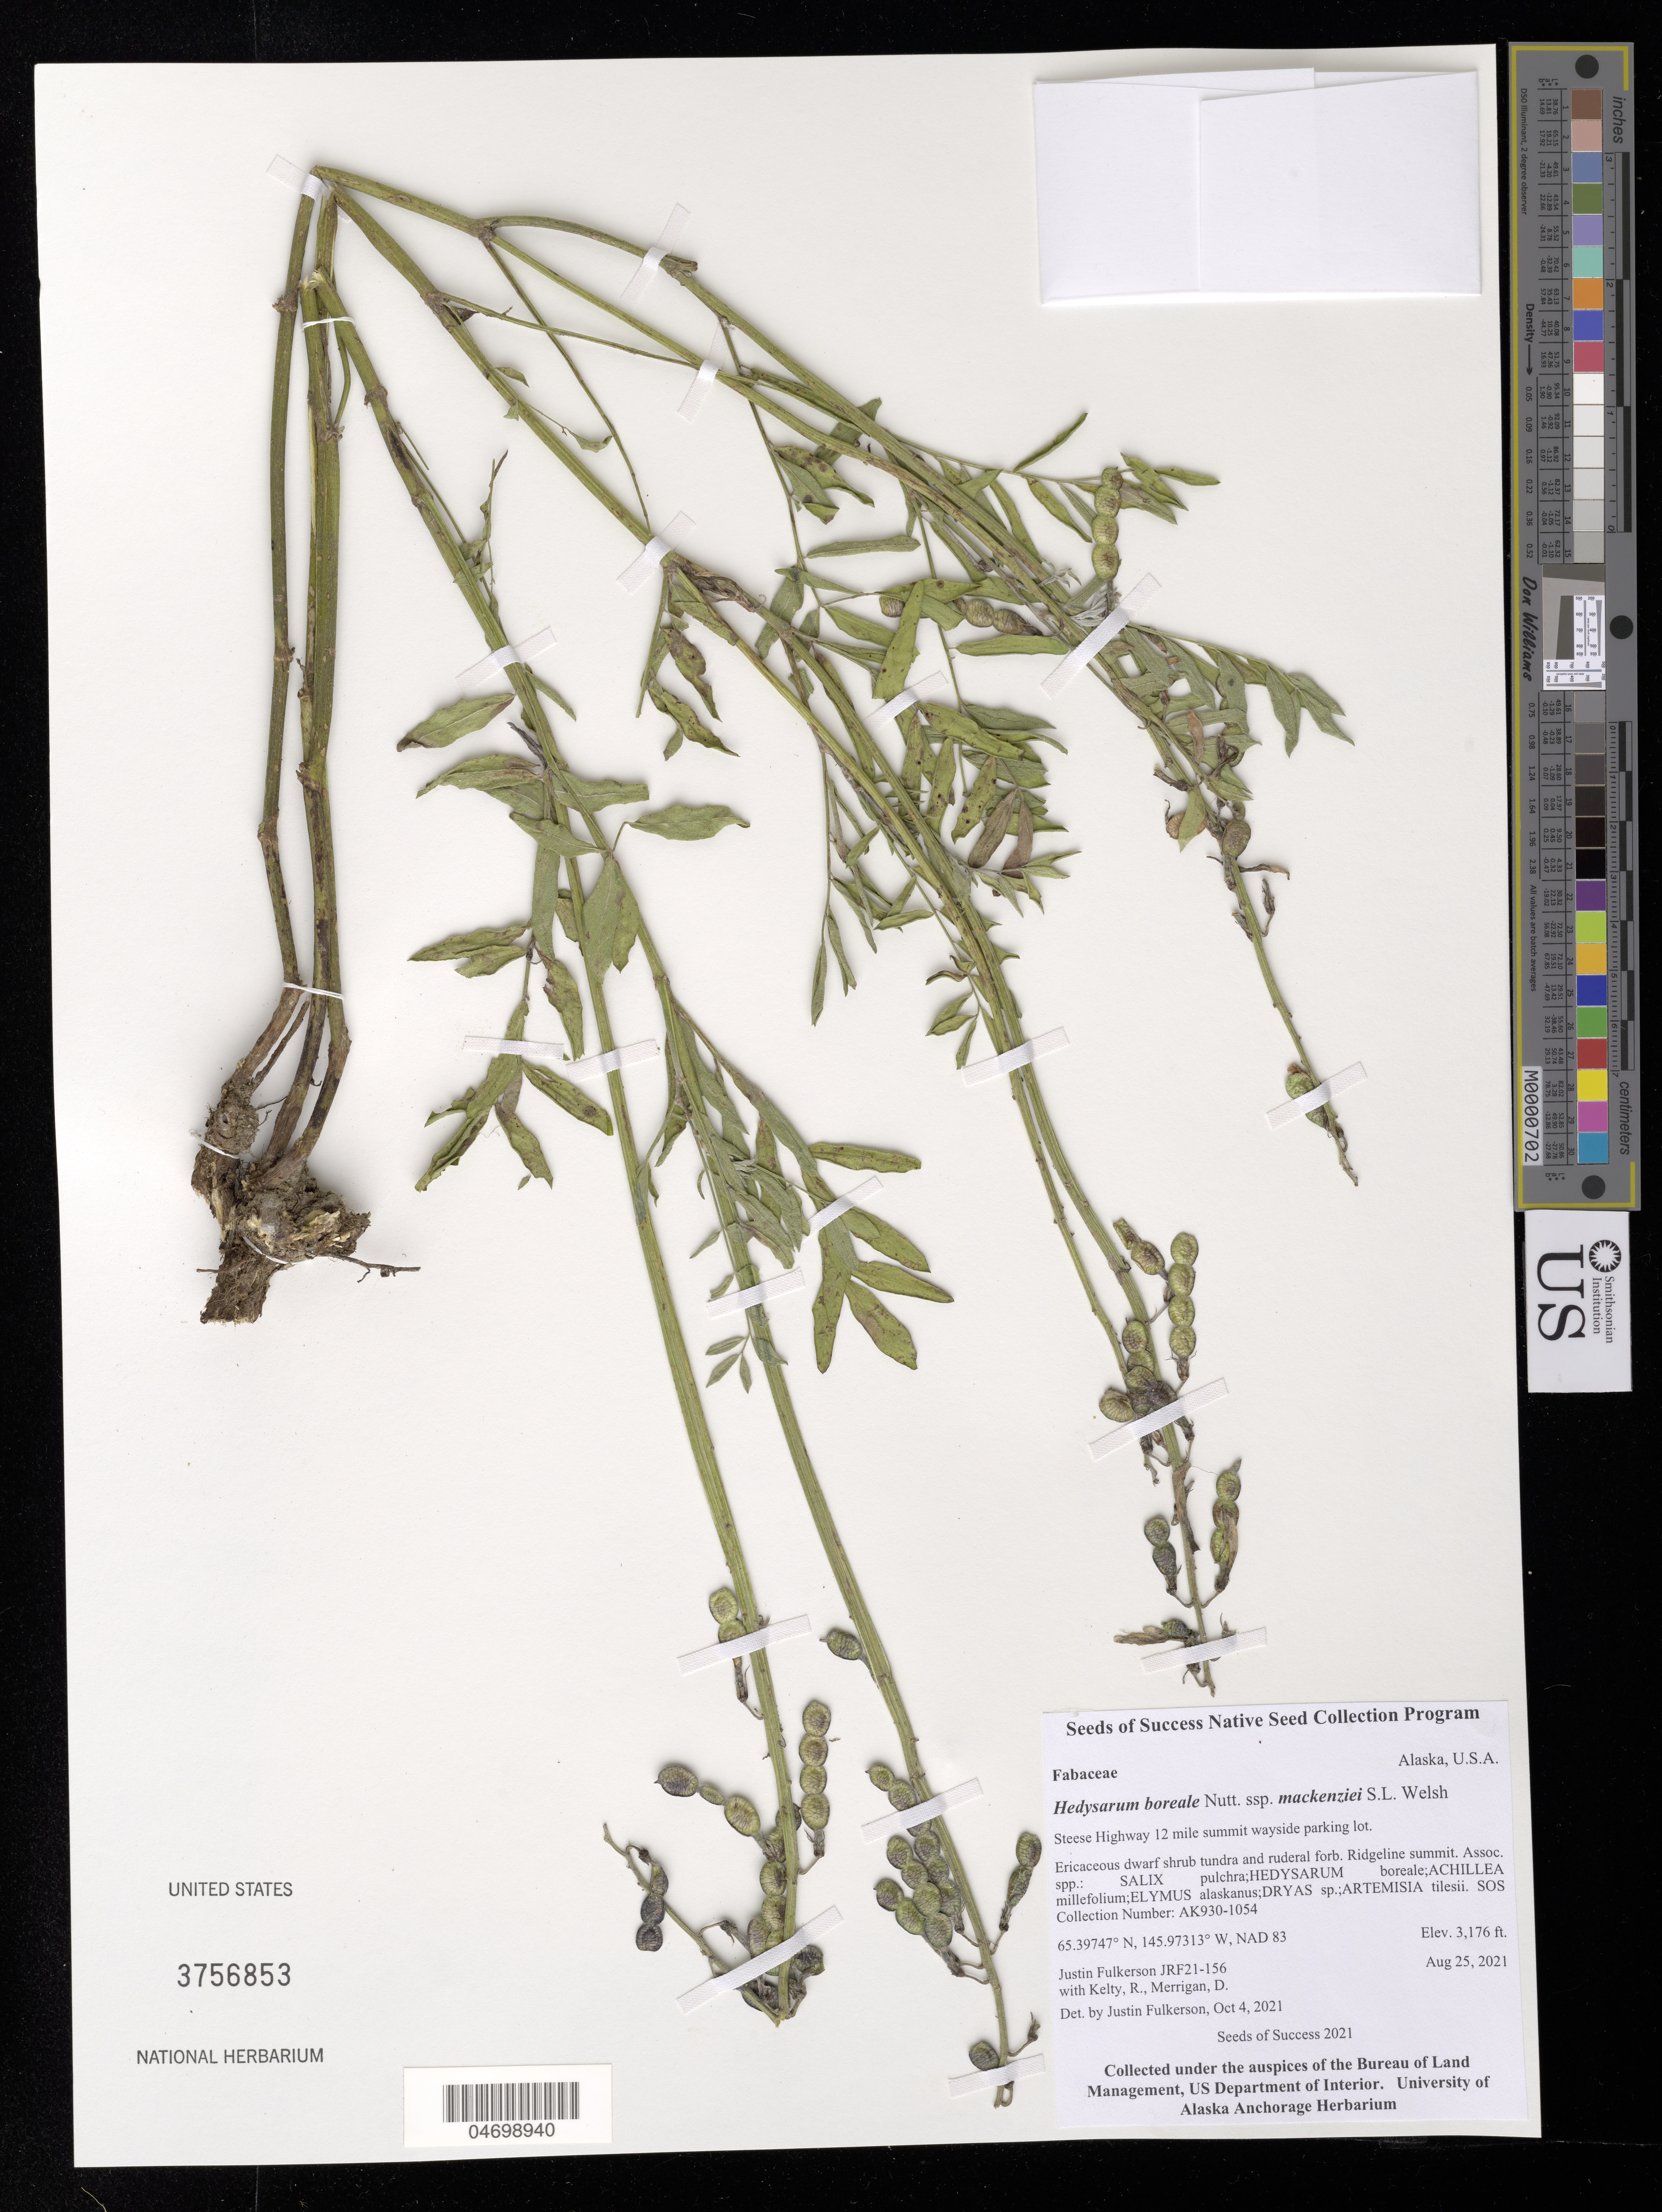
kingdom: Plantae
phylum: Tracheophyta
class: Magnoliopsida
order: Fabales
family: Fabaceae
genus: Hedysarum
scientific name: Hedysarum boreale subsp. mackenziei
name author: (Richardson) S.L. Welsh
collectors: J. Fulkerson, R. Kelty & D. Merrigan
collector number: AK930-1054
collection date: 2021-08-25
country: United States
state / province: Alaska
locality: Steese Hwy, 12 mile summit wayside parking lot.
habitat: Ericaceous dwarf shrub tundra and ruderal forb. Ridgeline summit. With Salix pulchara, Dryas sp., Artemisia tilesii, etc.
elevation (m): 968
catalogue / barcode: US 3756853